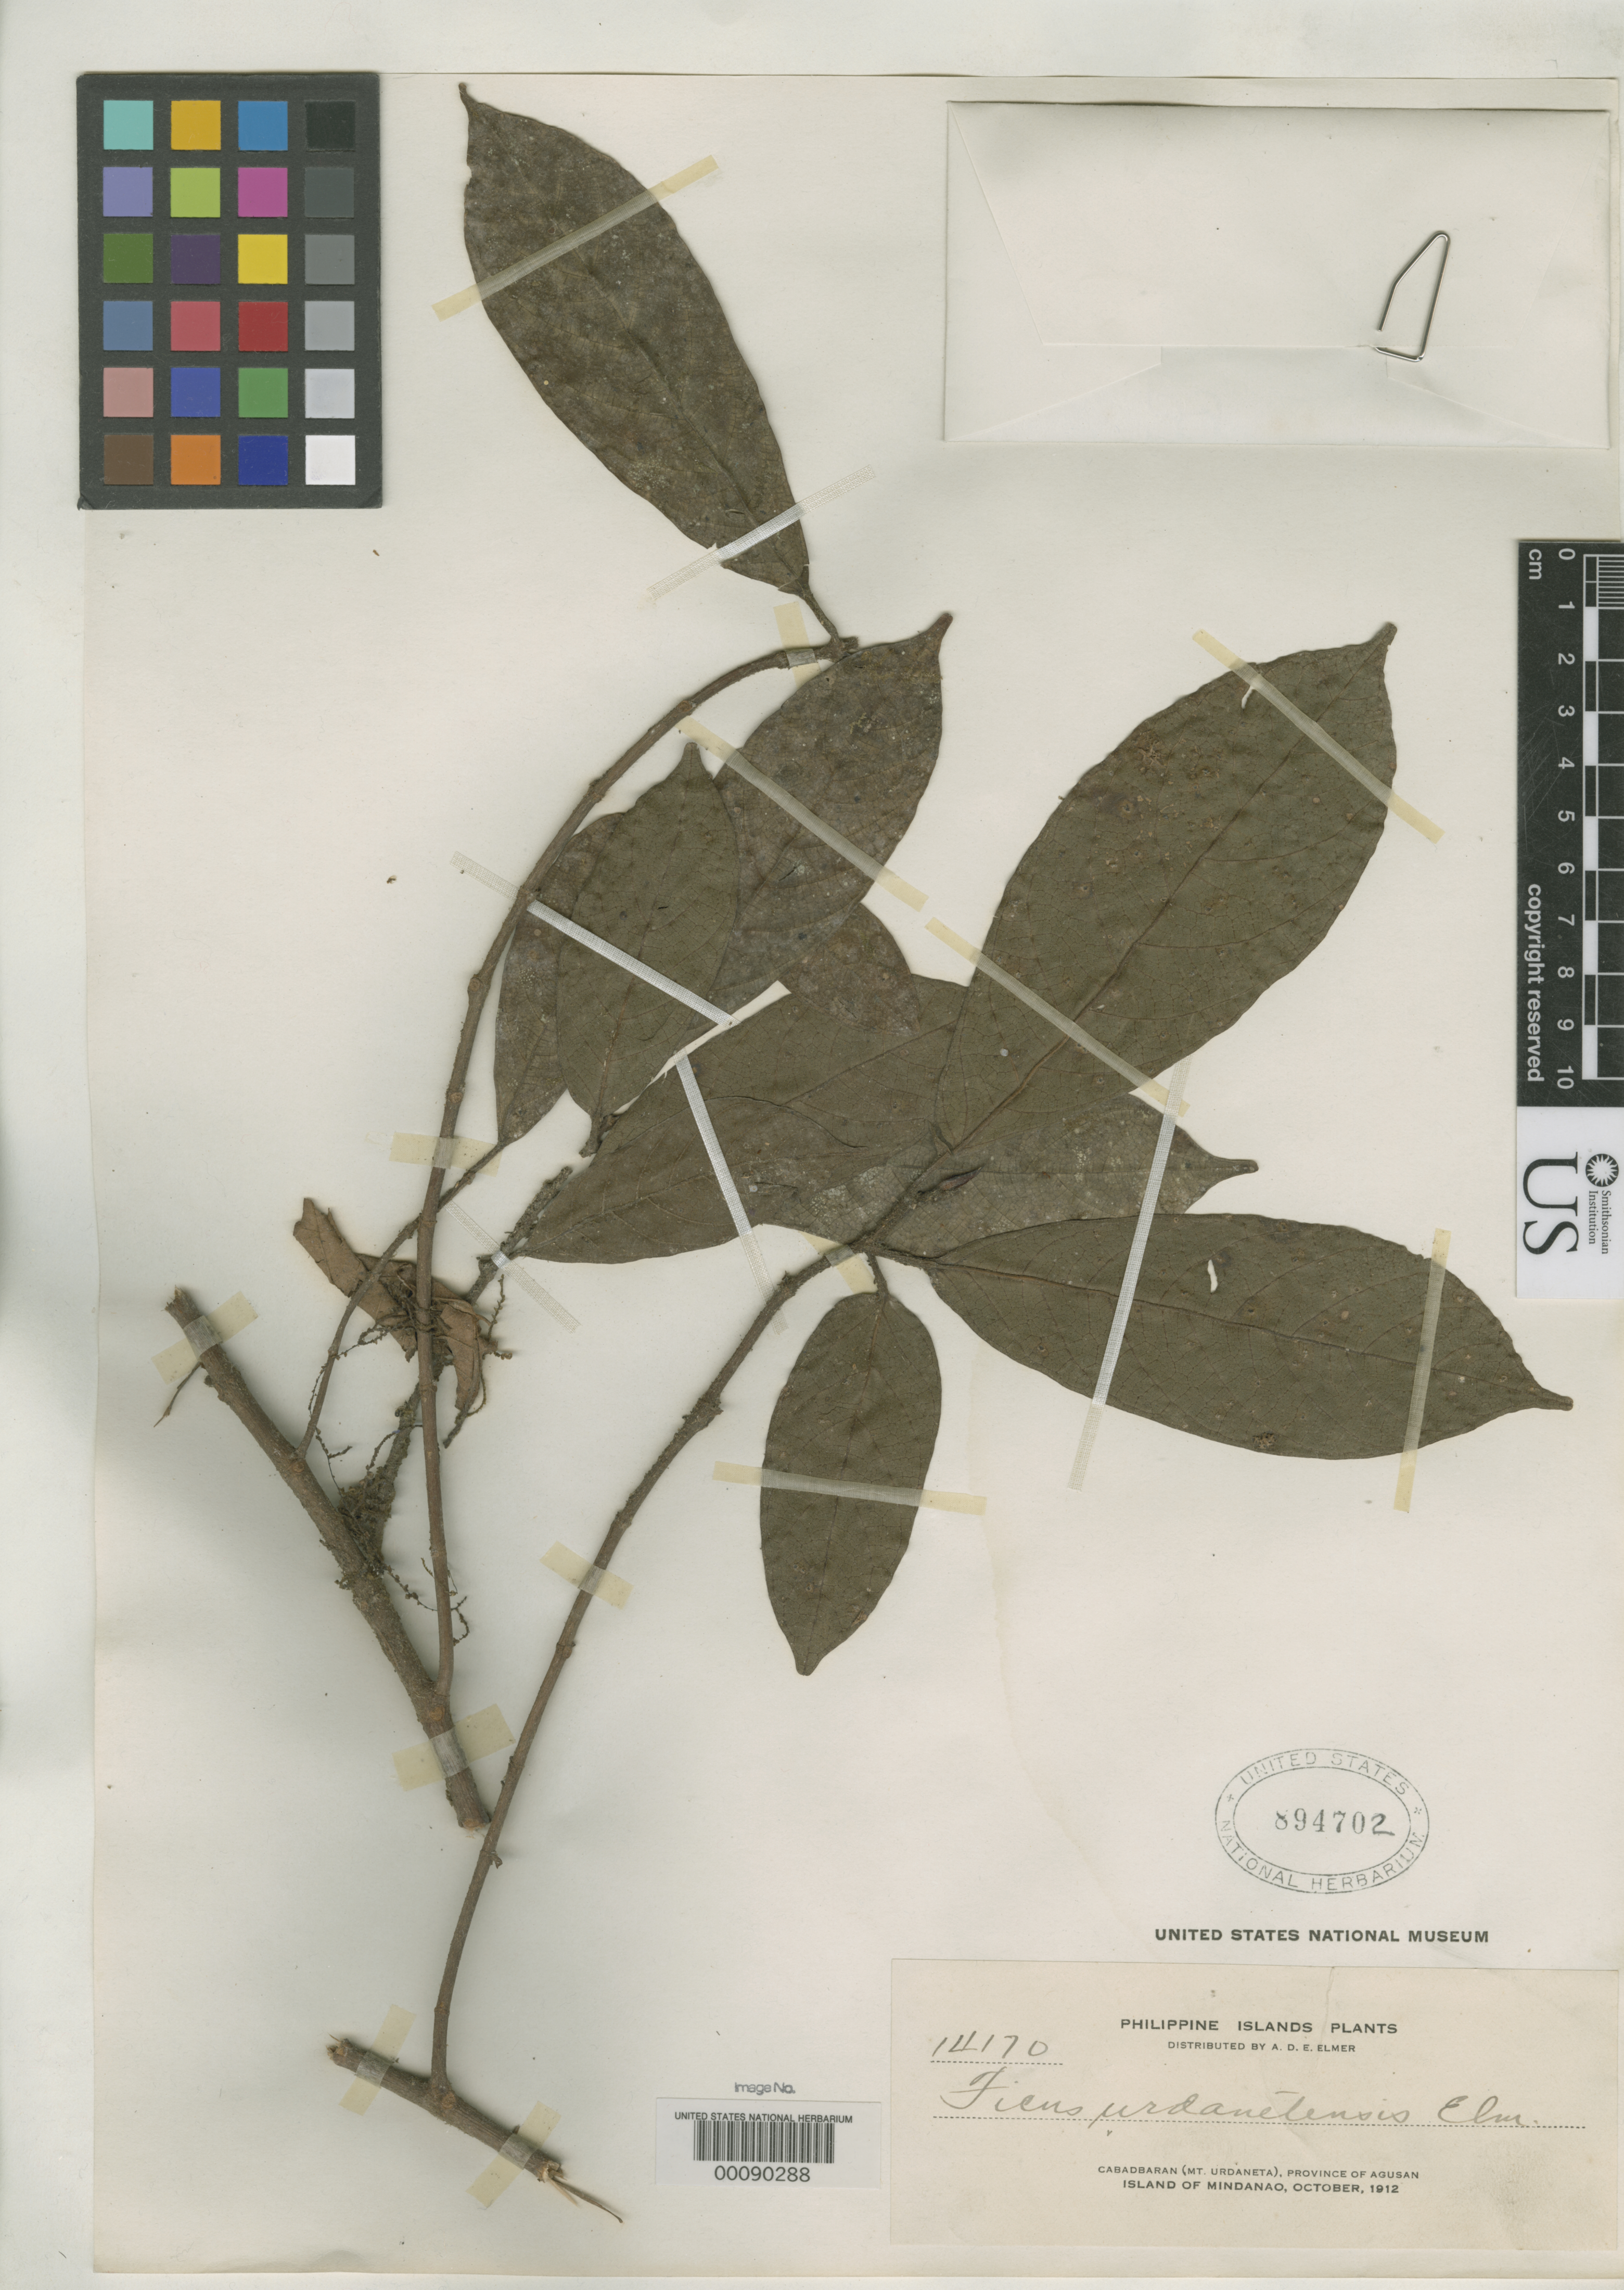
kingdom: Plantae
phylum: Tracheophyta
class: Magnoliopsida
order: Rosales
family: Moraceae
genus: Ficus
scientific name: Ficus urdanetensis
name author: Elmer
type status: Isotype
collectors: A. D. E. Elmer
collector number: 14170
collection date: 1912-10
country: Philippines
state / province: Caraga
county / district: Agusan del Norte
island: Mindanao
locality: Cabadbaran (Mt. Urdaneta), Province of Agusan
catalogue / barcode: US 894702